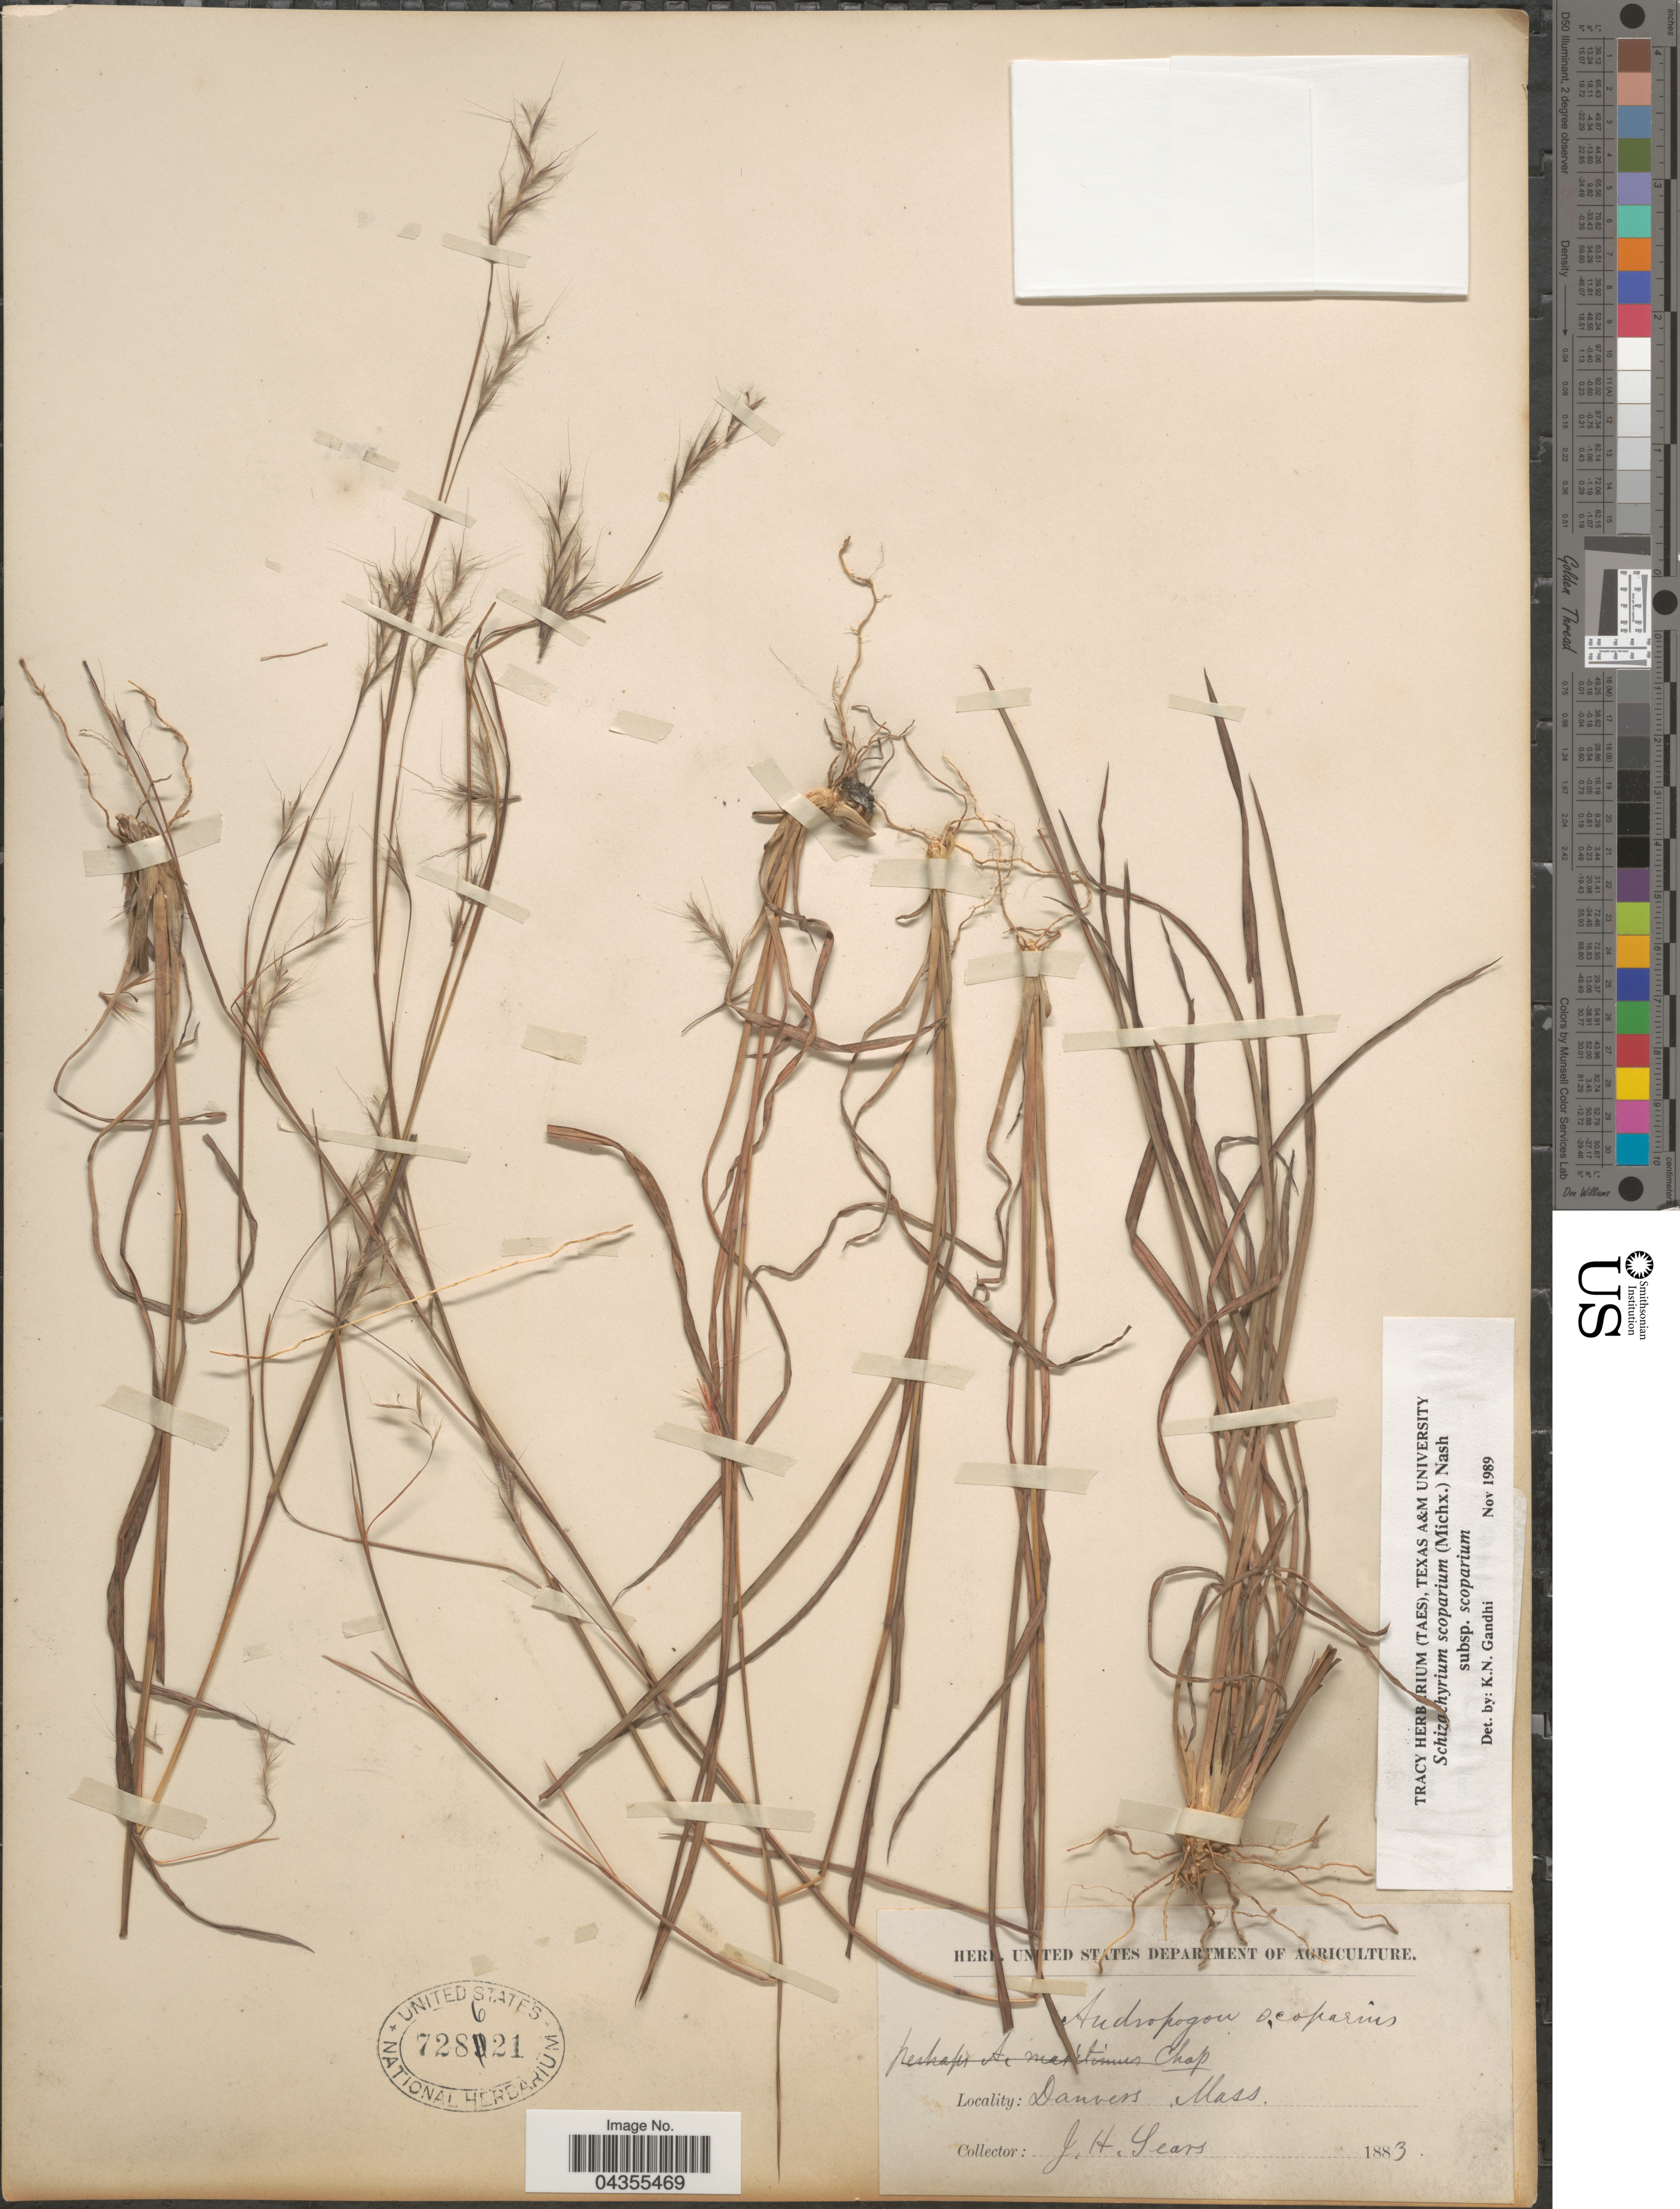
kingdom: Plantae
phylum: Tracheophyta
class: Liliopsida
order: Poales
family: Poaceae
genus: Schizachyrium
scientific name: Schizachyrium scoparium var. scoparium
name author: (Michx.) Nash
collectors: J. Sears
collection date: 1883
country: United States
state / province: Massachusetts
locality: Danvers.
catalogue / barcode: US 728621